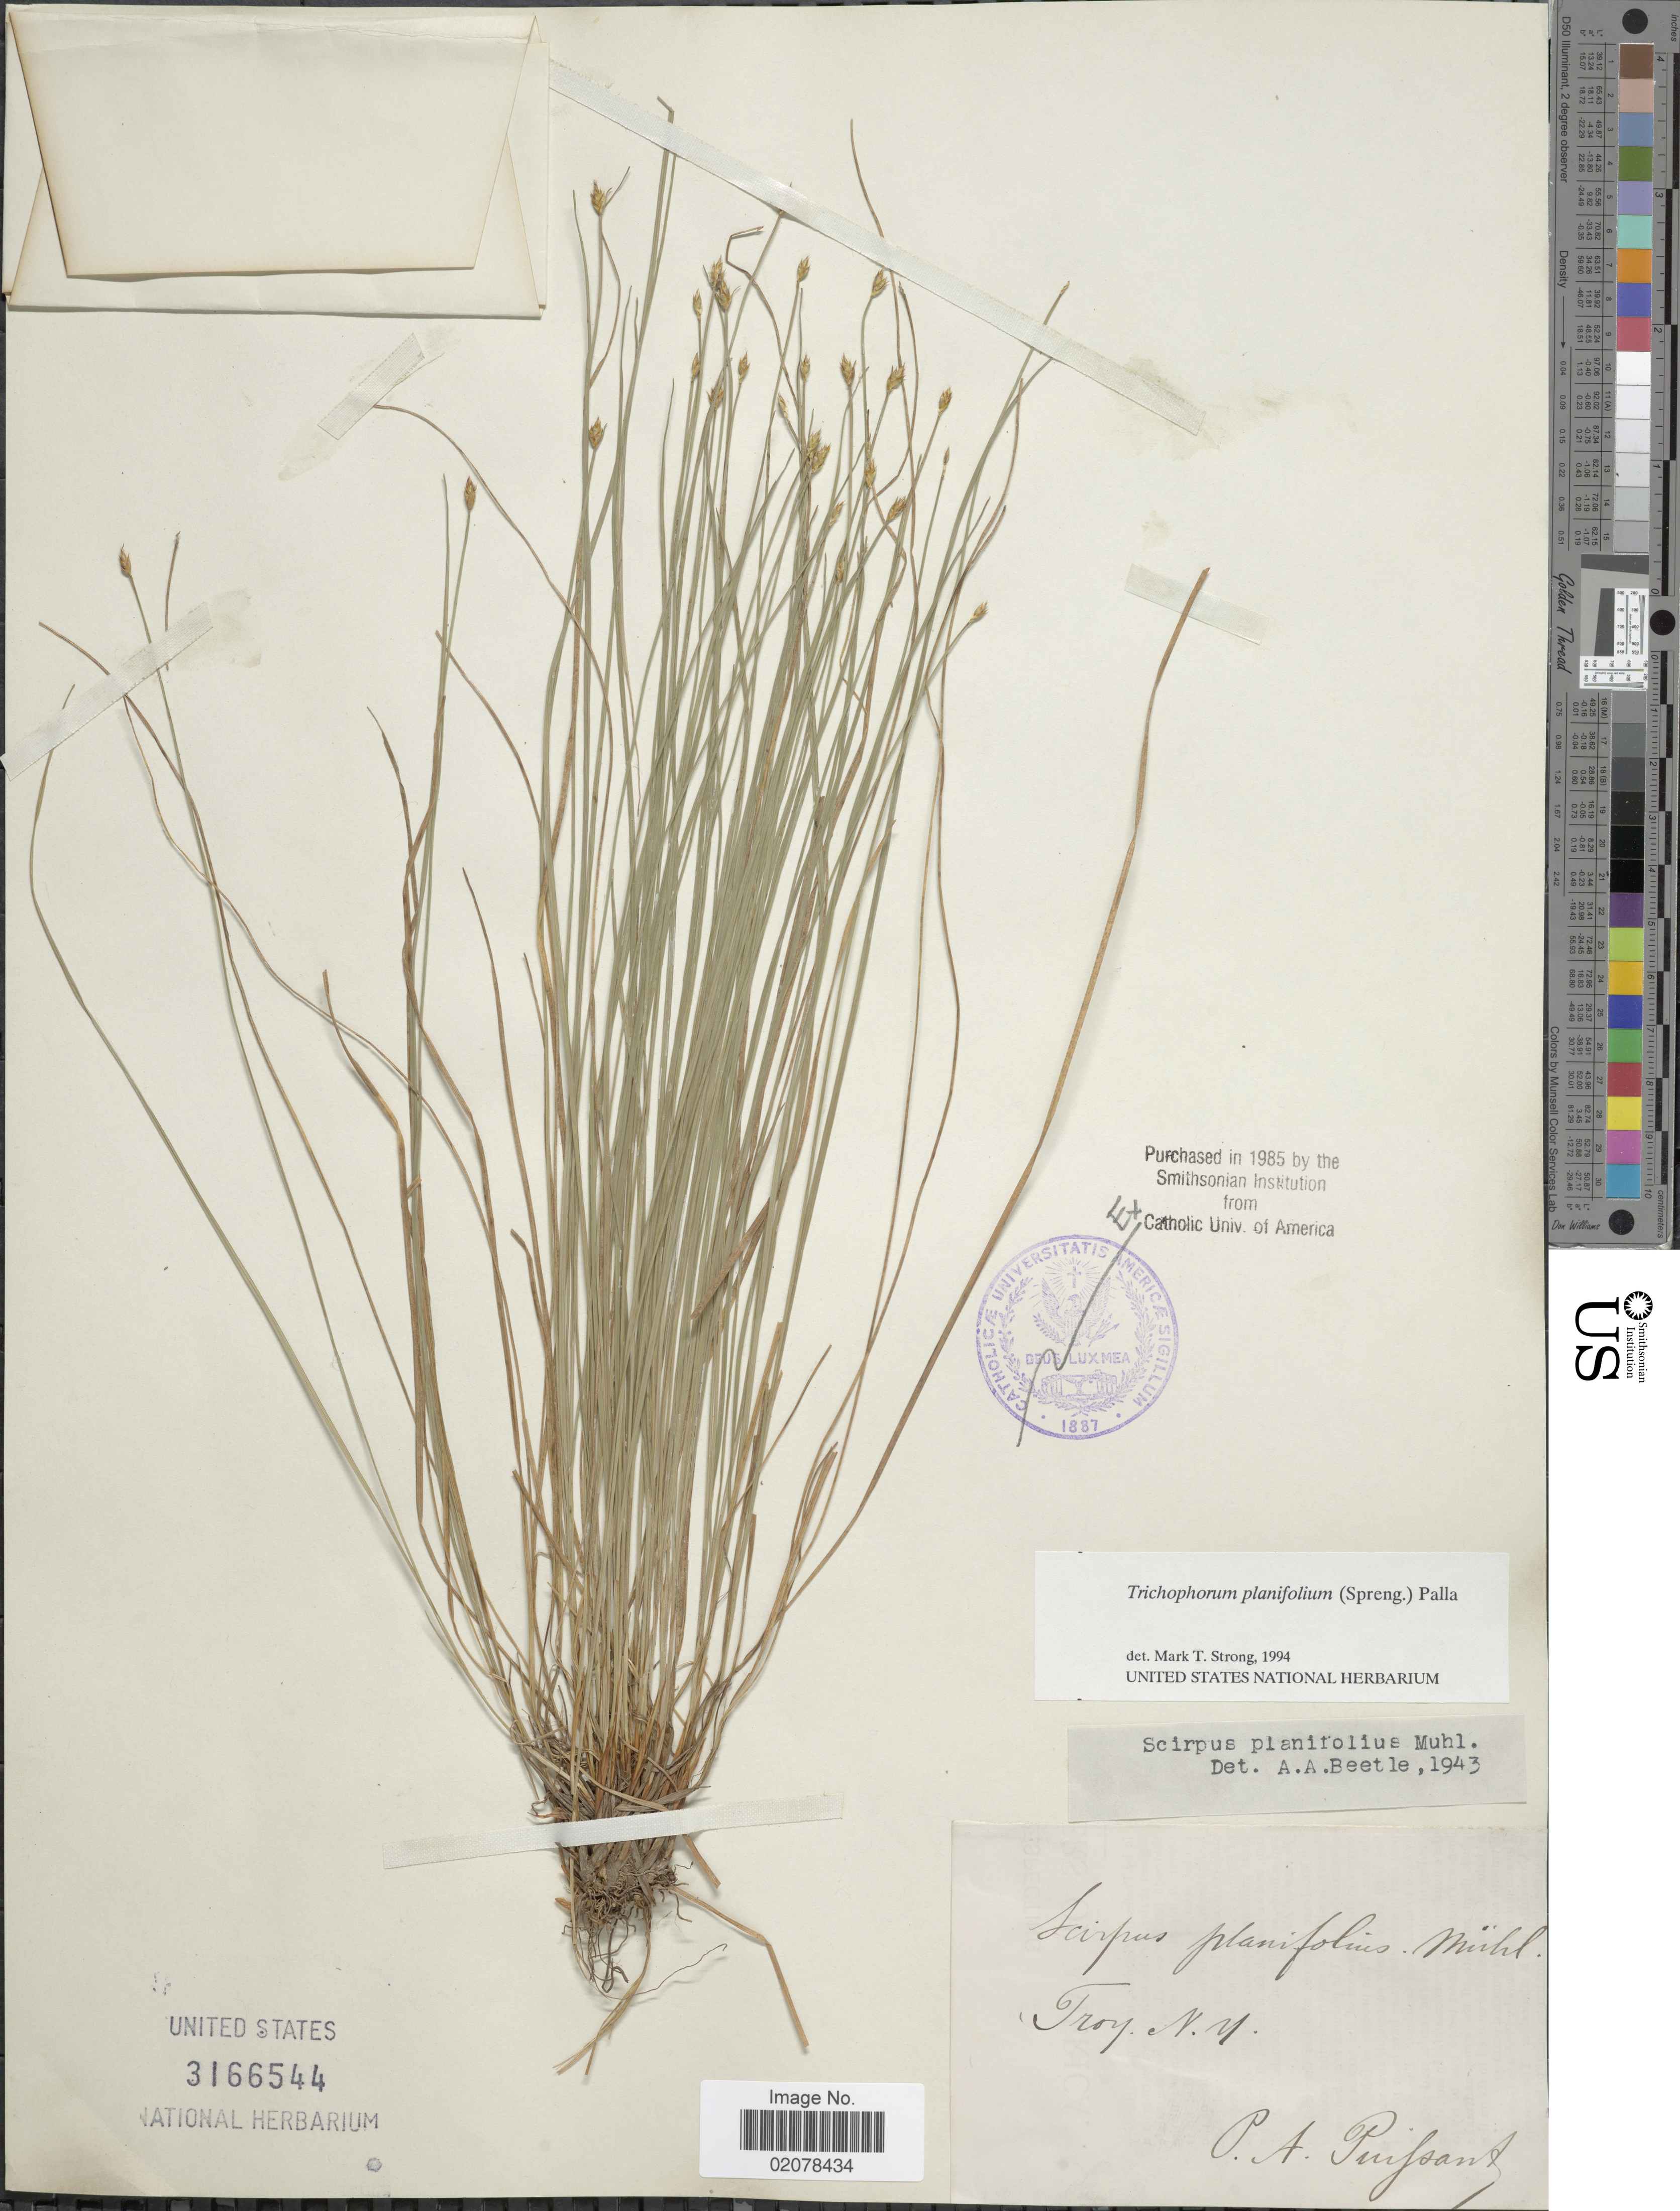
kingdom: Plantae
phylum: Tracheophyta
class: Liliopsida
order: Poales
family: Cyperaceae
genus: Trichophorum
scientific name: Trichophorum planifolium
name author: (Spreng.) Palla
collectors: P. Puissant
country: United States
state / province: New York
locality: Troy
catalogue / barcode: US 3166544